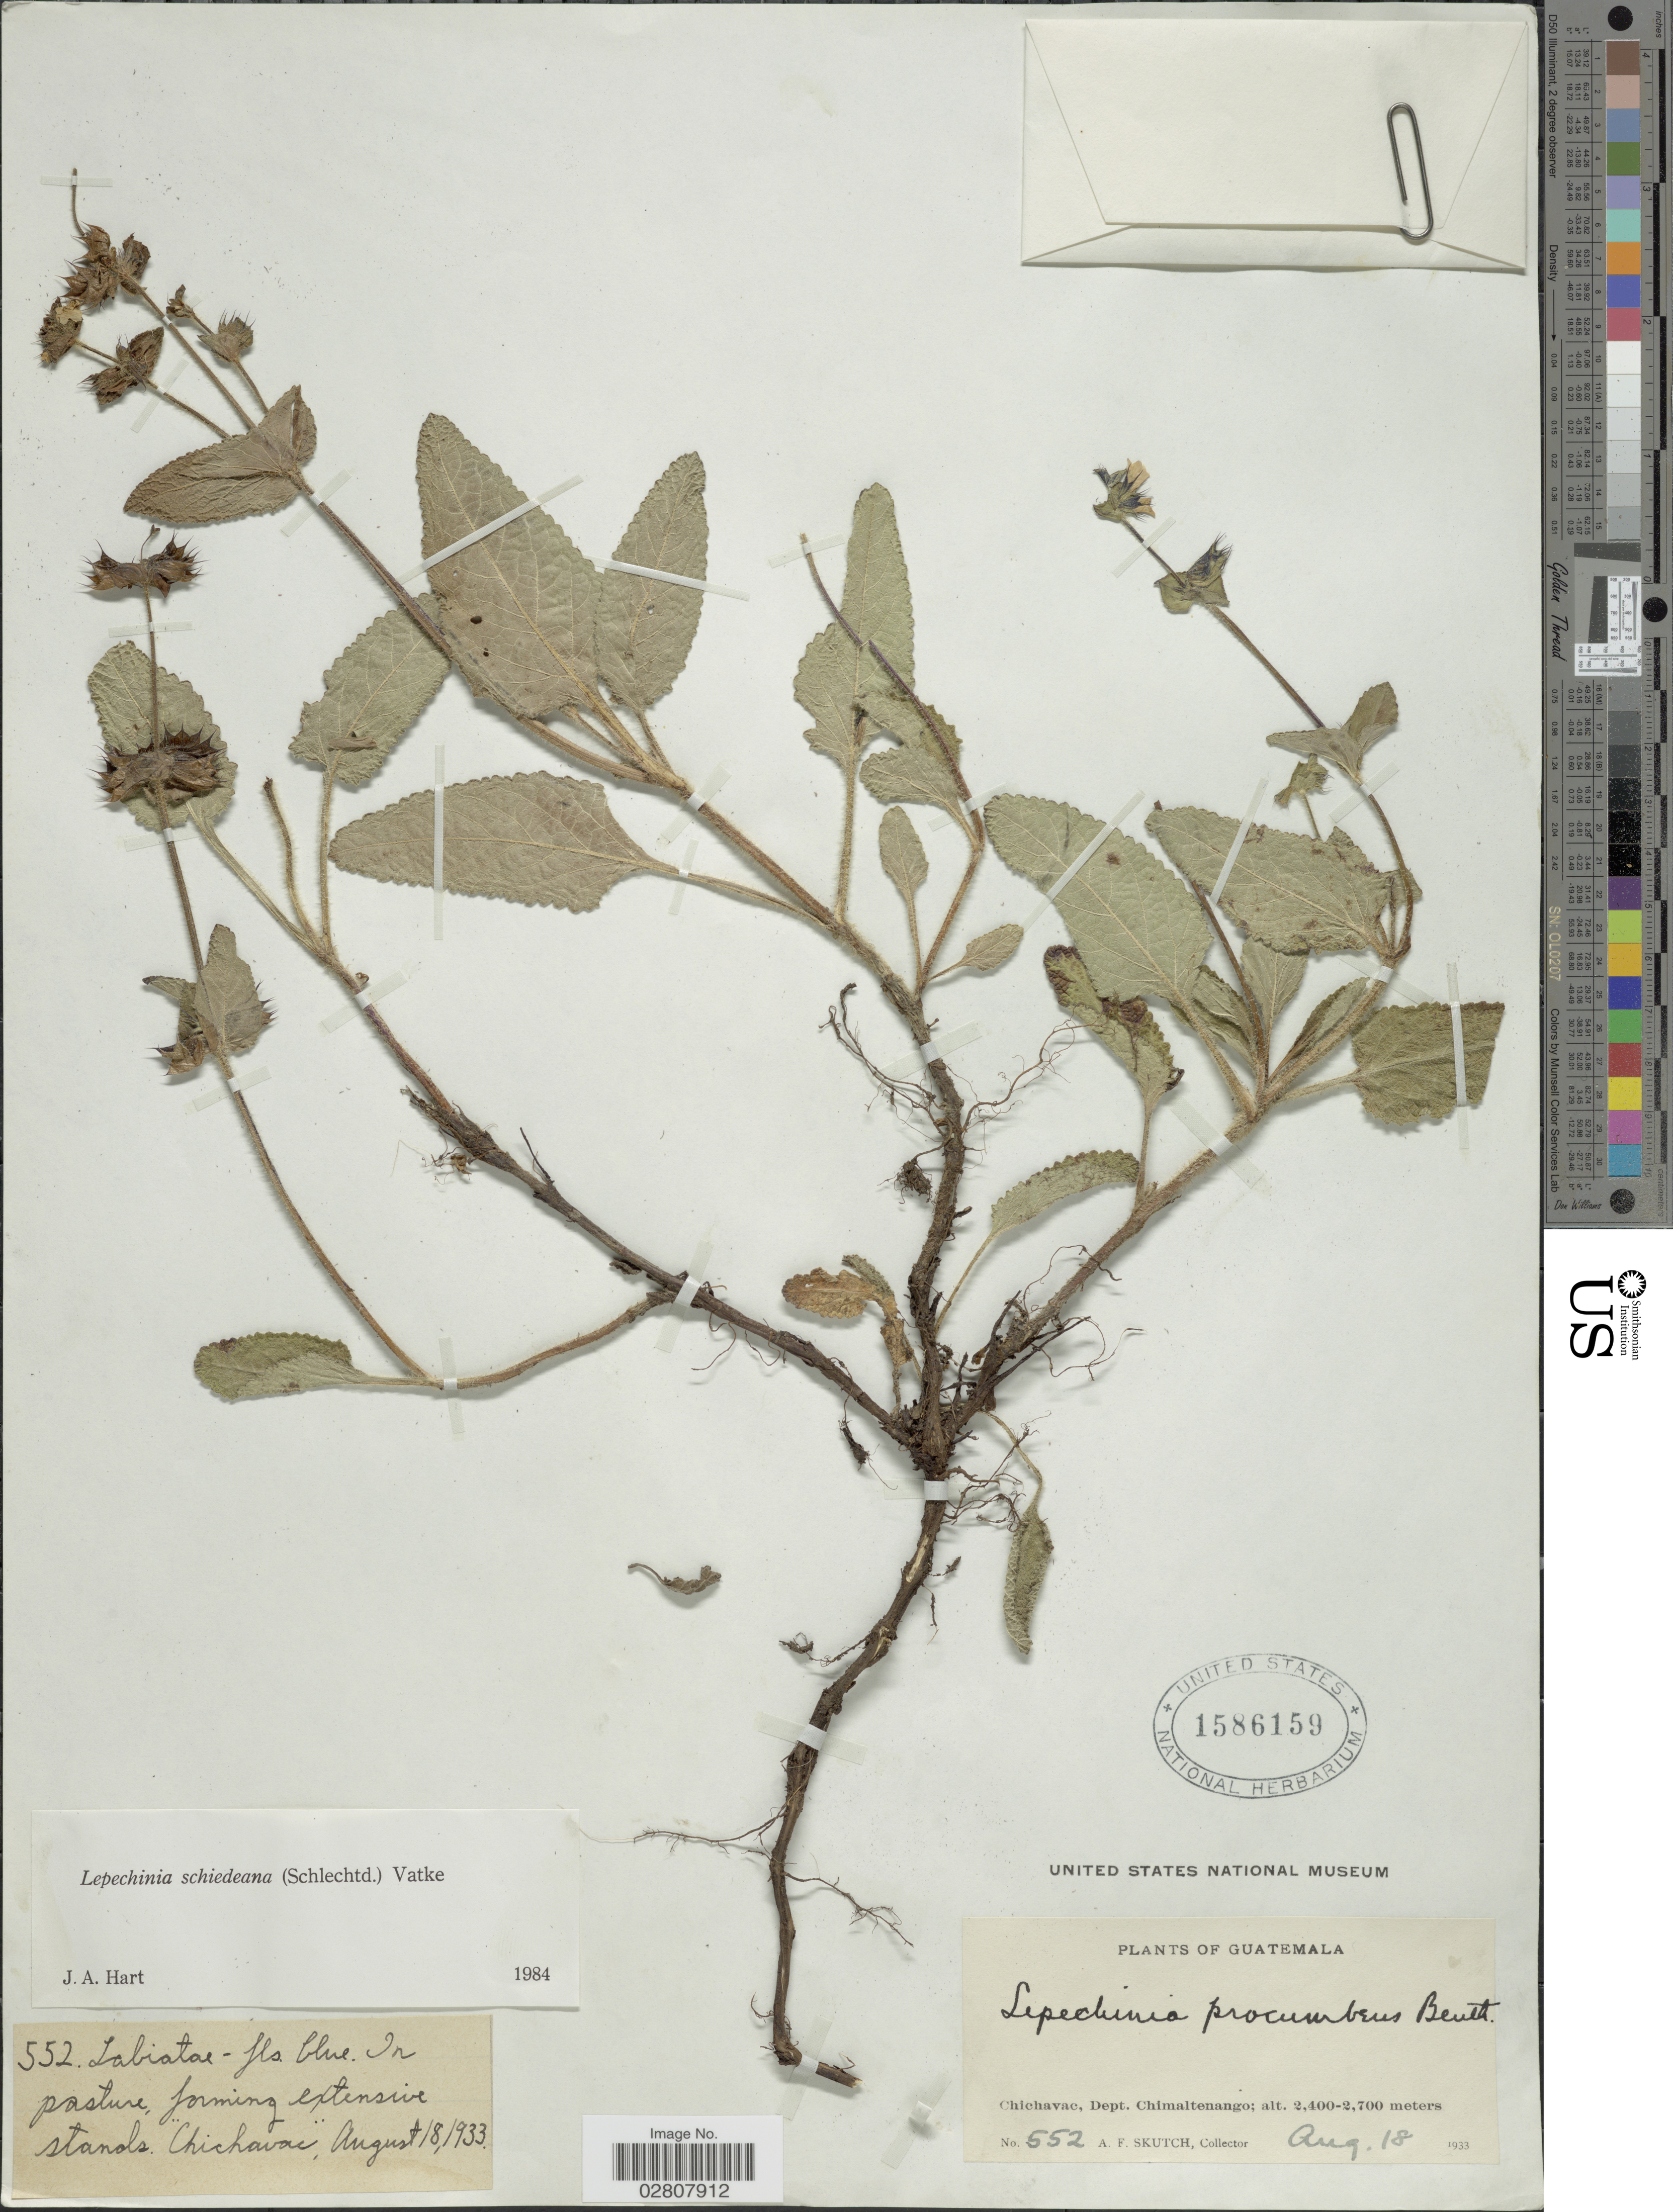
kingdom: Plantae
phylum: Tracheophyta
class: Magnoliopsida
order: Lamiales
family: Lamiaceae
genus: Lepechinia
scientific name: Lepechinia schiedeana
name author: (Schltdl.) Vatke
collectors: A. F. Skutch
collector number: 552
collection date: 1933-08-18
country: Guatemala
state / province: Chimaltenango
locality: Pasture forming extensive stands "Chichavac", Dept. Chimaltenango.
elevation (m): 2400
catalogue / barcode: US 1586159